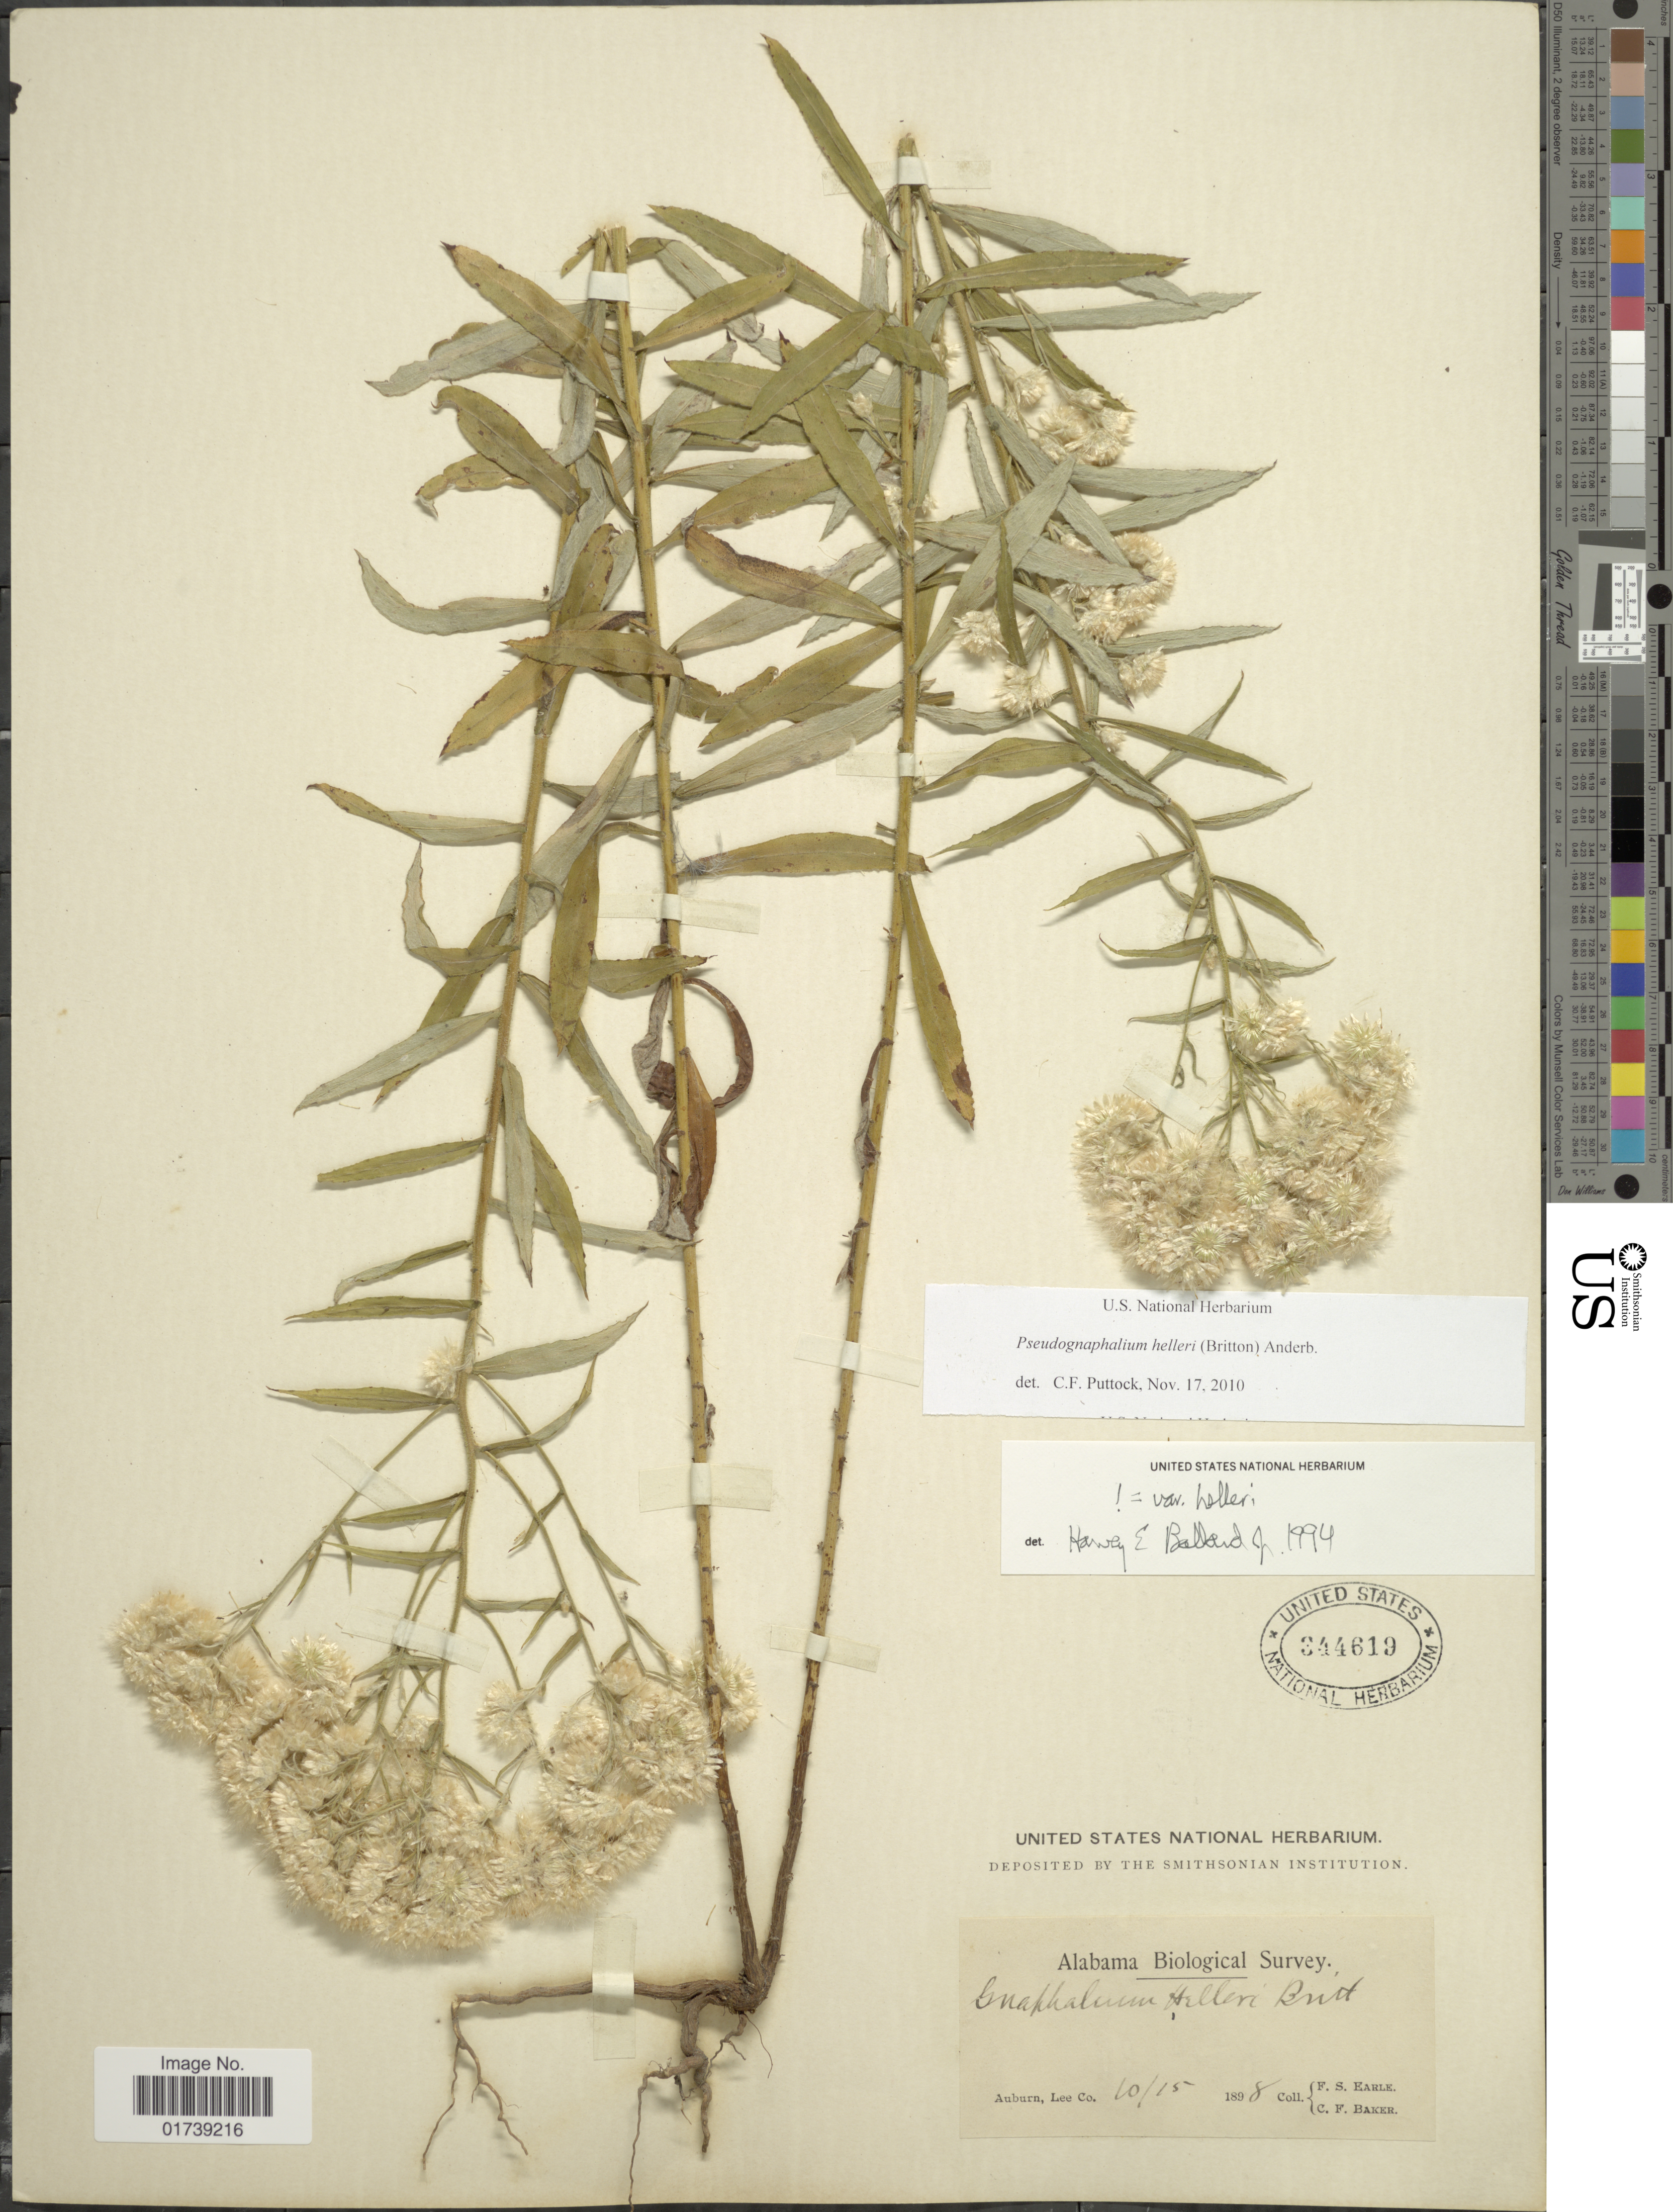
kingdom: Plantae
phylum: Tracheophyta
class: Magnoliopsida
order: Asterales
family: Asteraceae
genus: Pseudognaphalium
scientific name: Pseudognaphalium helleri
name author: (Britton) Anderb.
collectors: F. S. Earle & C. F. Baker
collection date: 1898-10-15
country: United States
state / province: Alabama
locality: Auburn, Lee Co.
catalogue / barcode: US 344619